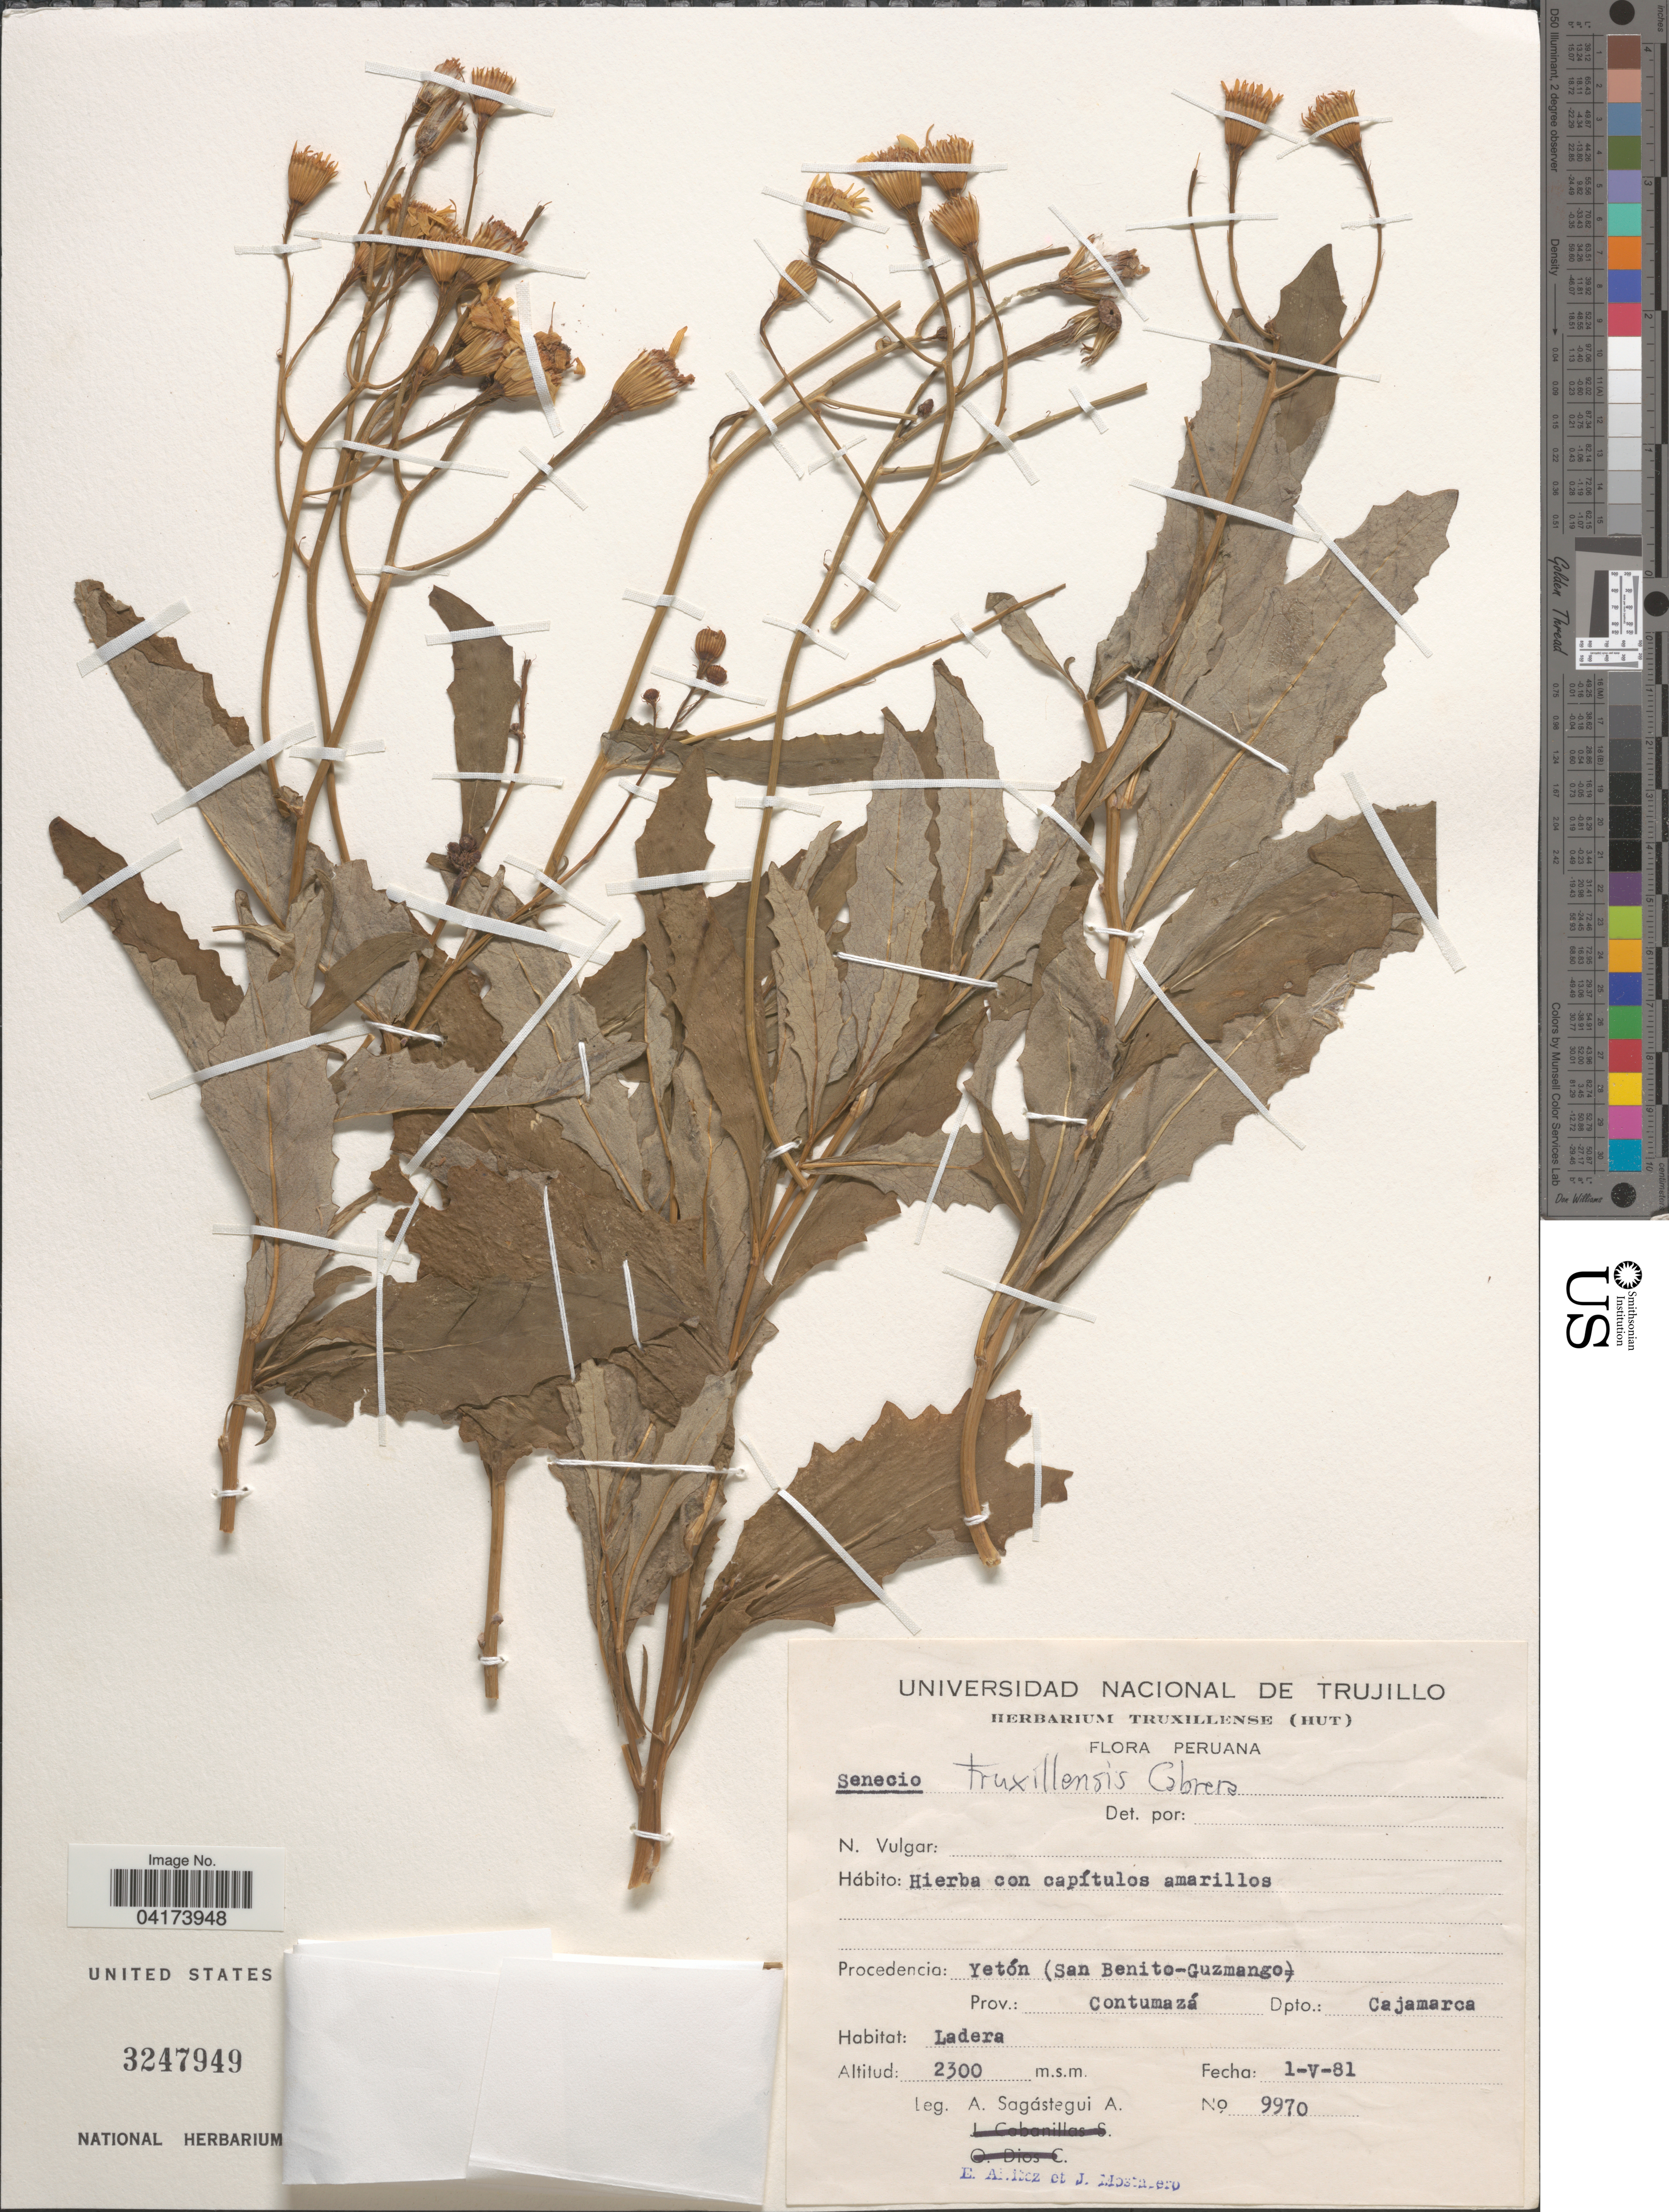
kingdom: Plantae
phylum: Tracheophyta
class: Magnoliopsida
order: Asterales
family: Asteraceae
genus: Senecio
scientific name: Senecio truxillensis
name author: Cabrera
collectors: A. Sagástegui A., E. Alvitez I. & J. Mostacero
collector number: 9970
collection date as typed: Transcribed d/m/y: 1/5/81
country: Peru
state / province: Cajamarca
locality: Yetón (San Benito-Guzmango). Prov.: Contumazá. Dpto.: Cajamarca.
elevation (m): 2300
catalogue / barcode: US 3247949